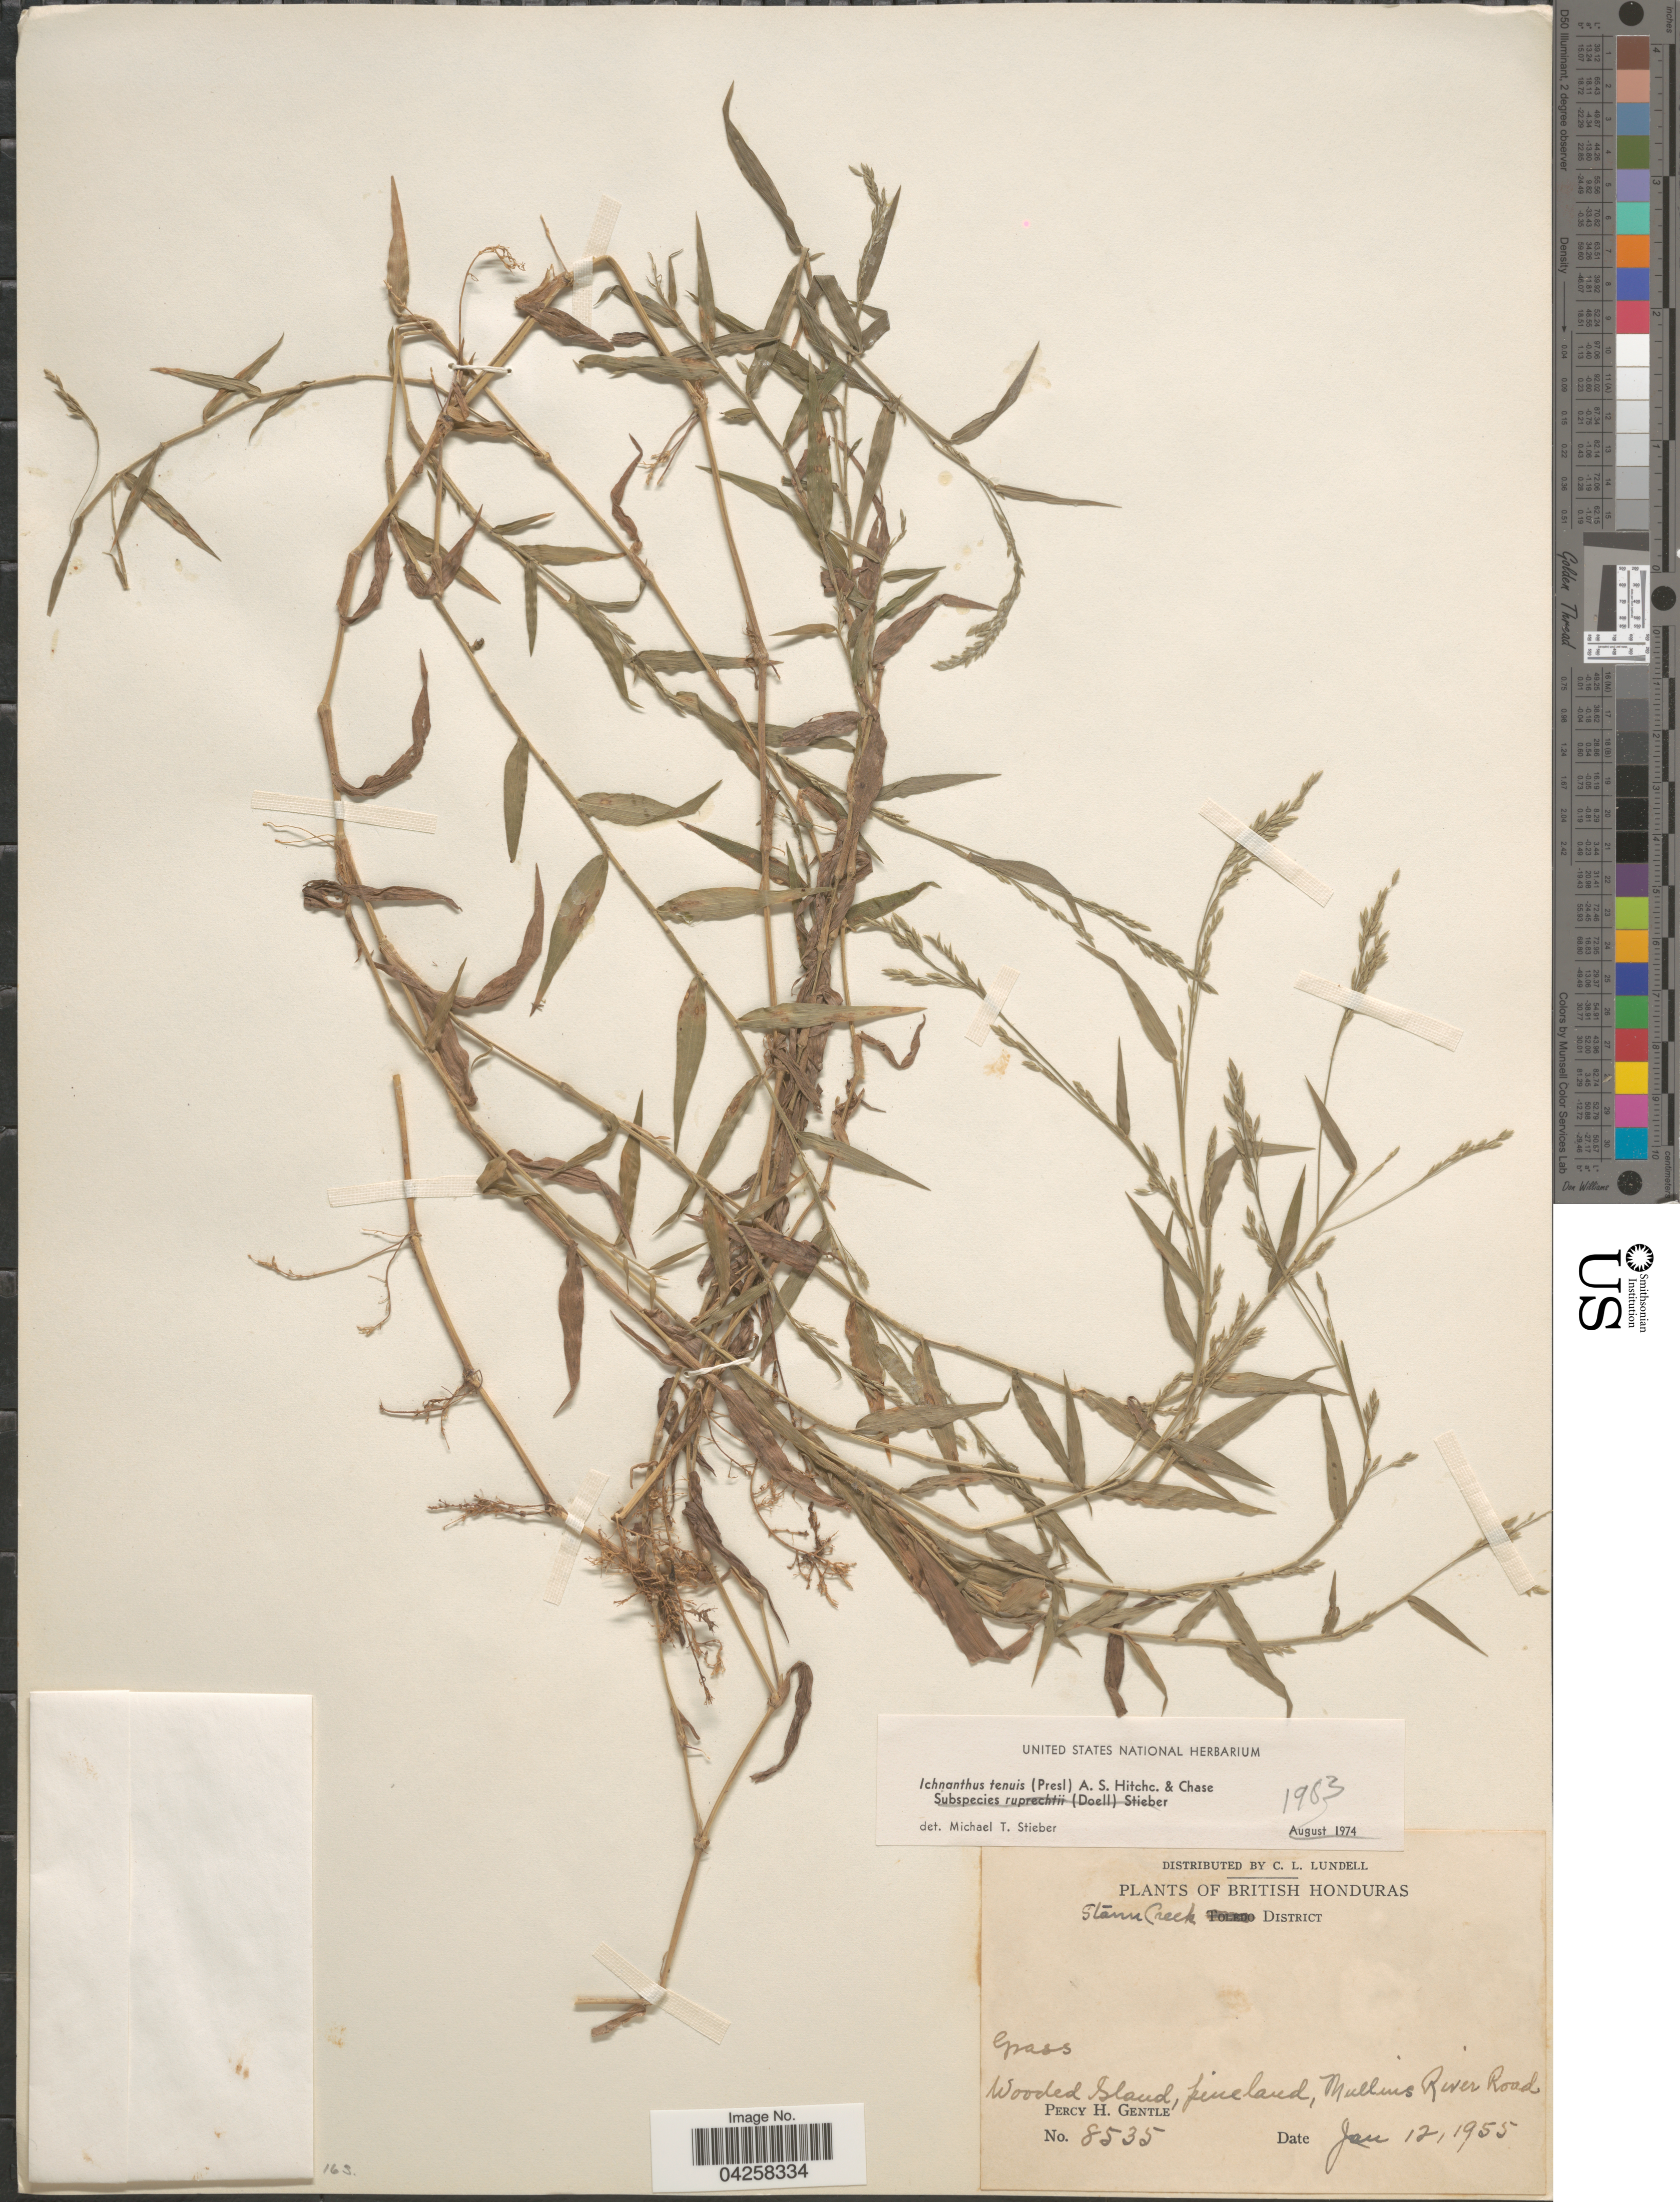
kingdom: Plantae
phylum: Tracheophyta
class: Liliopsida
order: Poales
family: Poaceae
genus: Ichnanthus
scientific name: Ichnanthus tenuis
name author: (J. Presl) Hitchc. & Chase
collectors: P. H. Gentle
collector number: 8535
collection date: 1955-01-12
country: Belize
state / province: Stann Creek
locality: British Honduras. Stann Creek District. Pineland, Mullins River Road.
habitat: Wooded Stand